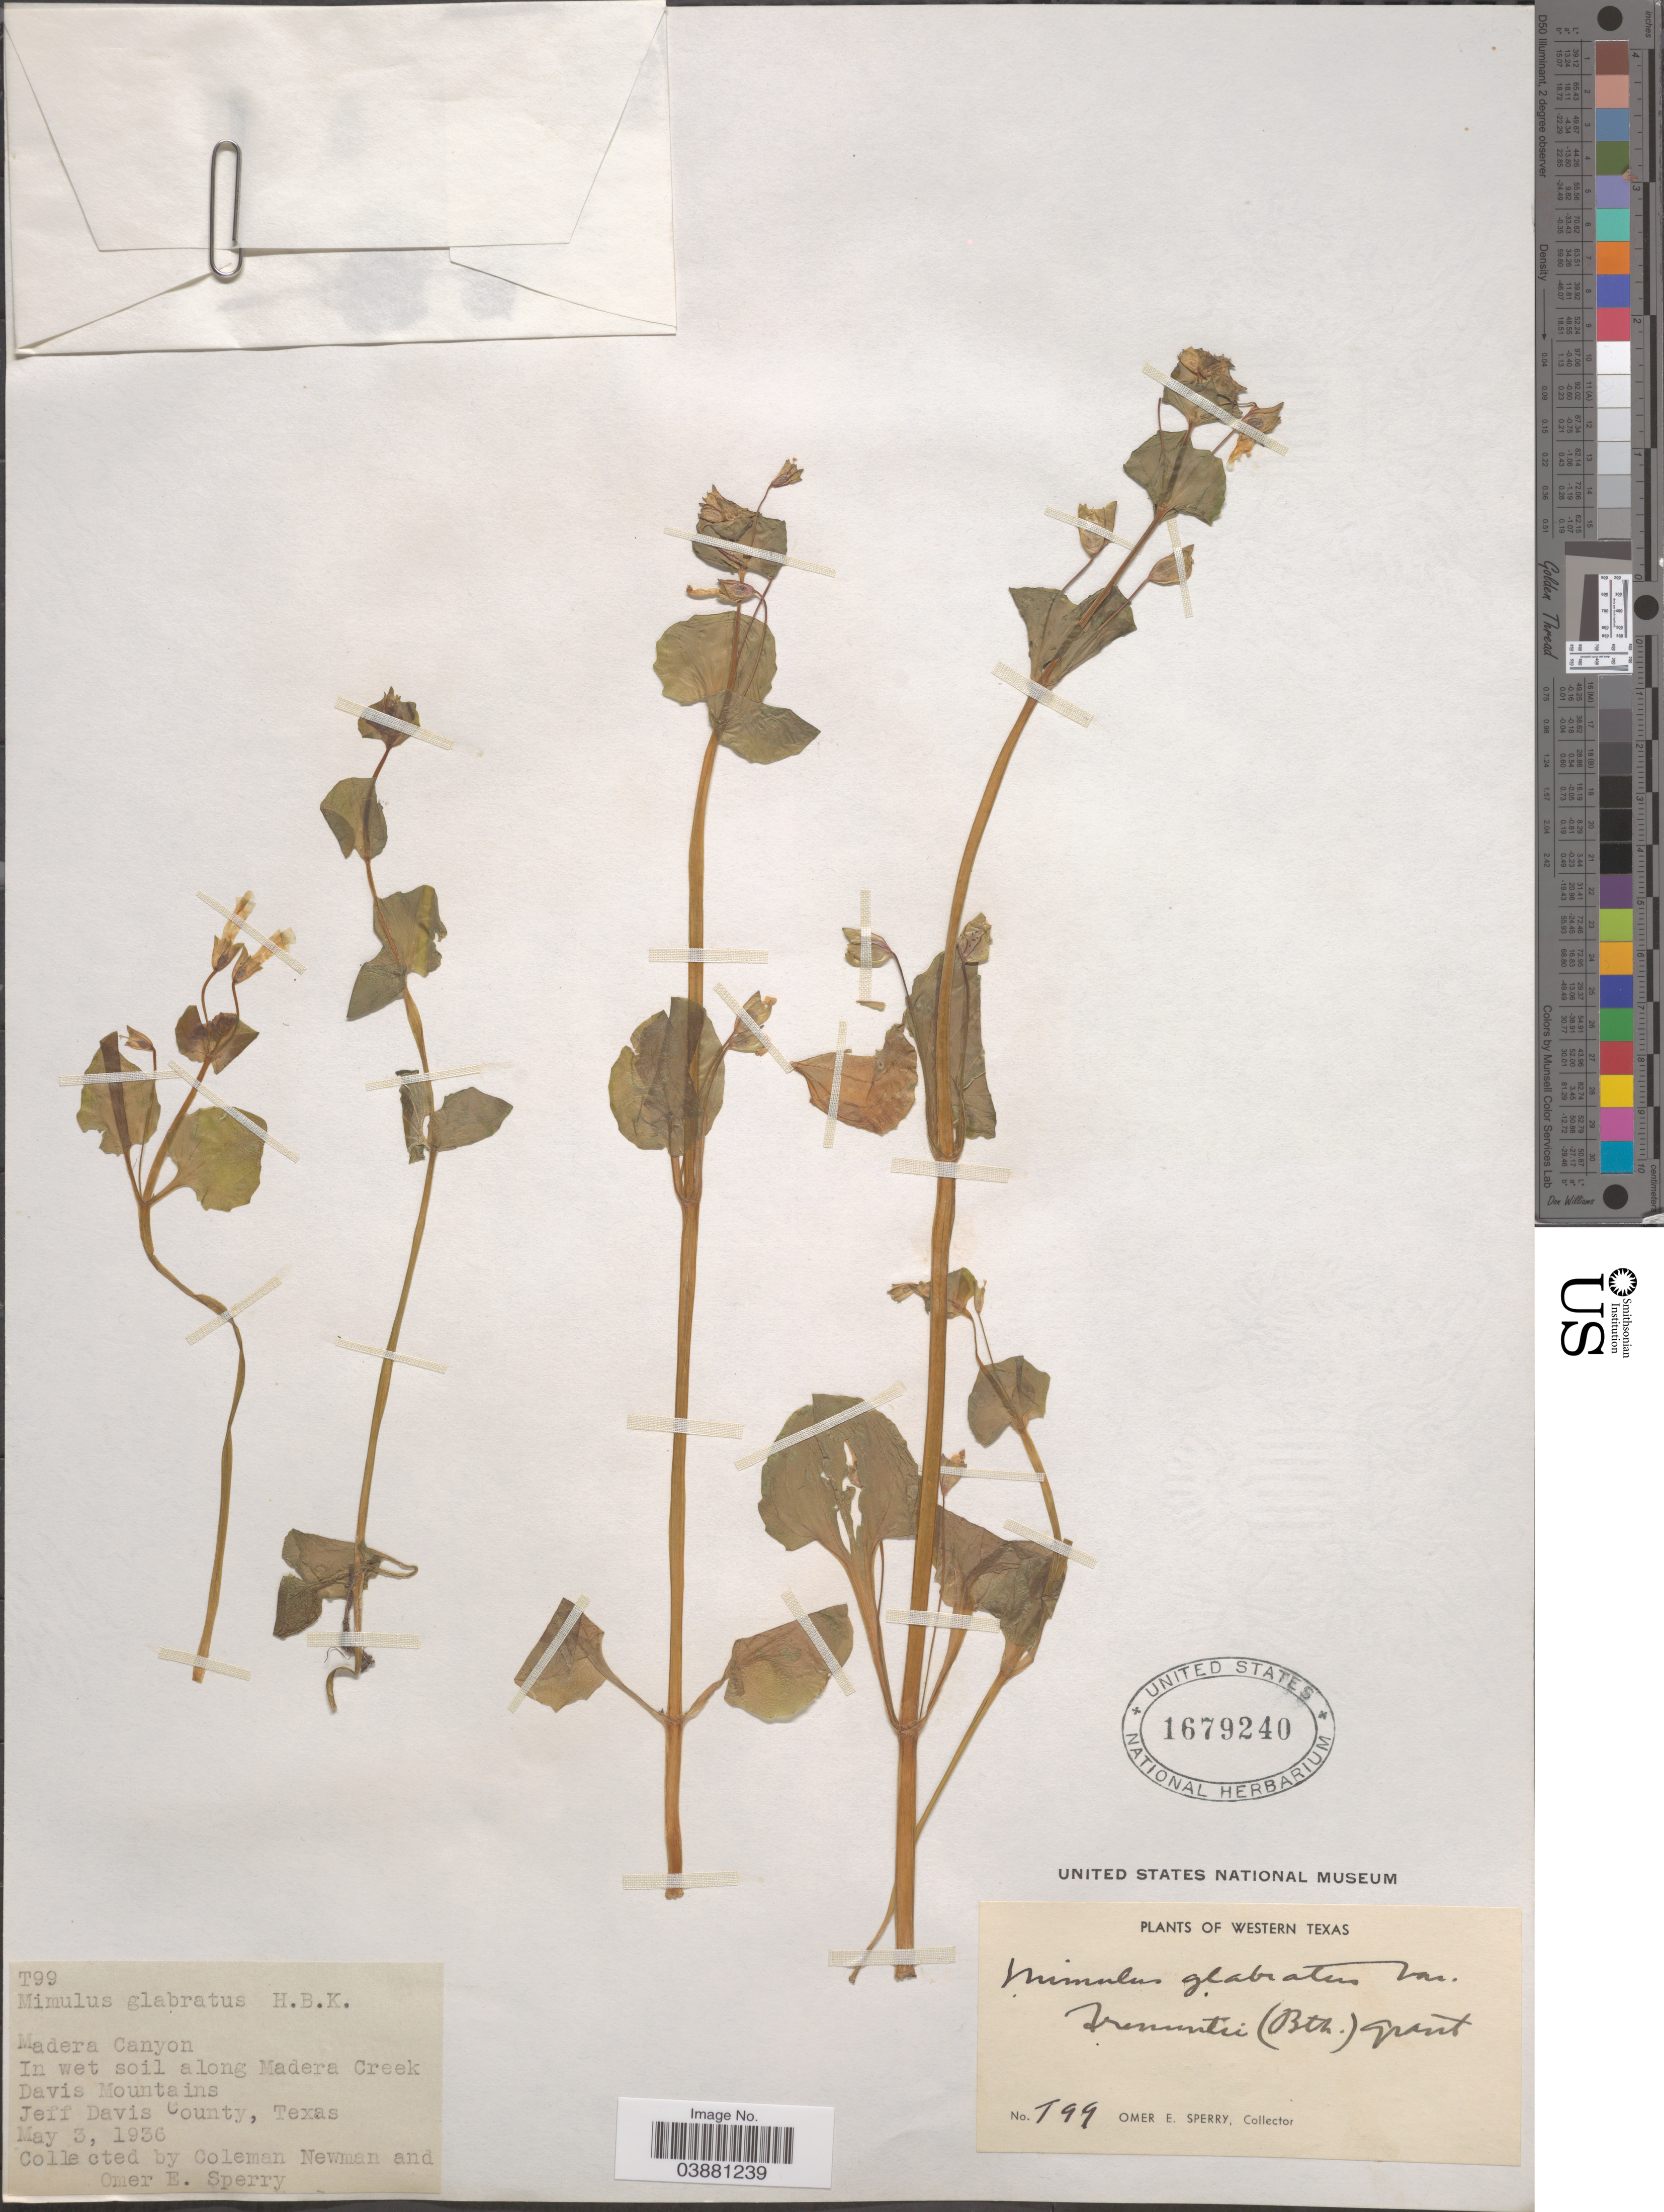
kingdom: Plantae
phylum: Tracheophyta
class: Magnoliopsida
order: Lamiales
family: Phrymaceae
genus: Mimulus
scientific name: Mimulus glabratus var. fremontii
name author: Kunth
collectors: -- Coleman, -- Newman & O. E. Sperry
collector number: T99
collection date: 1936-05-03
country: United States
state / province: Texas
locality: Madera Canyon. Along Madera Creek. Davis Mountains. Jeff Davis County. Western Texas.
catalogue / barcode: US 1679240